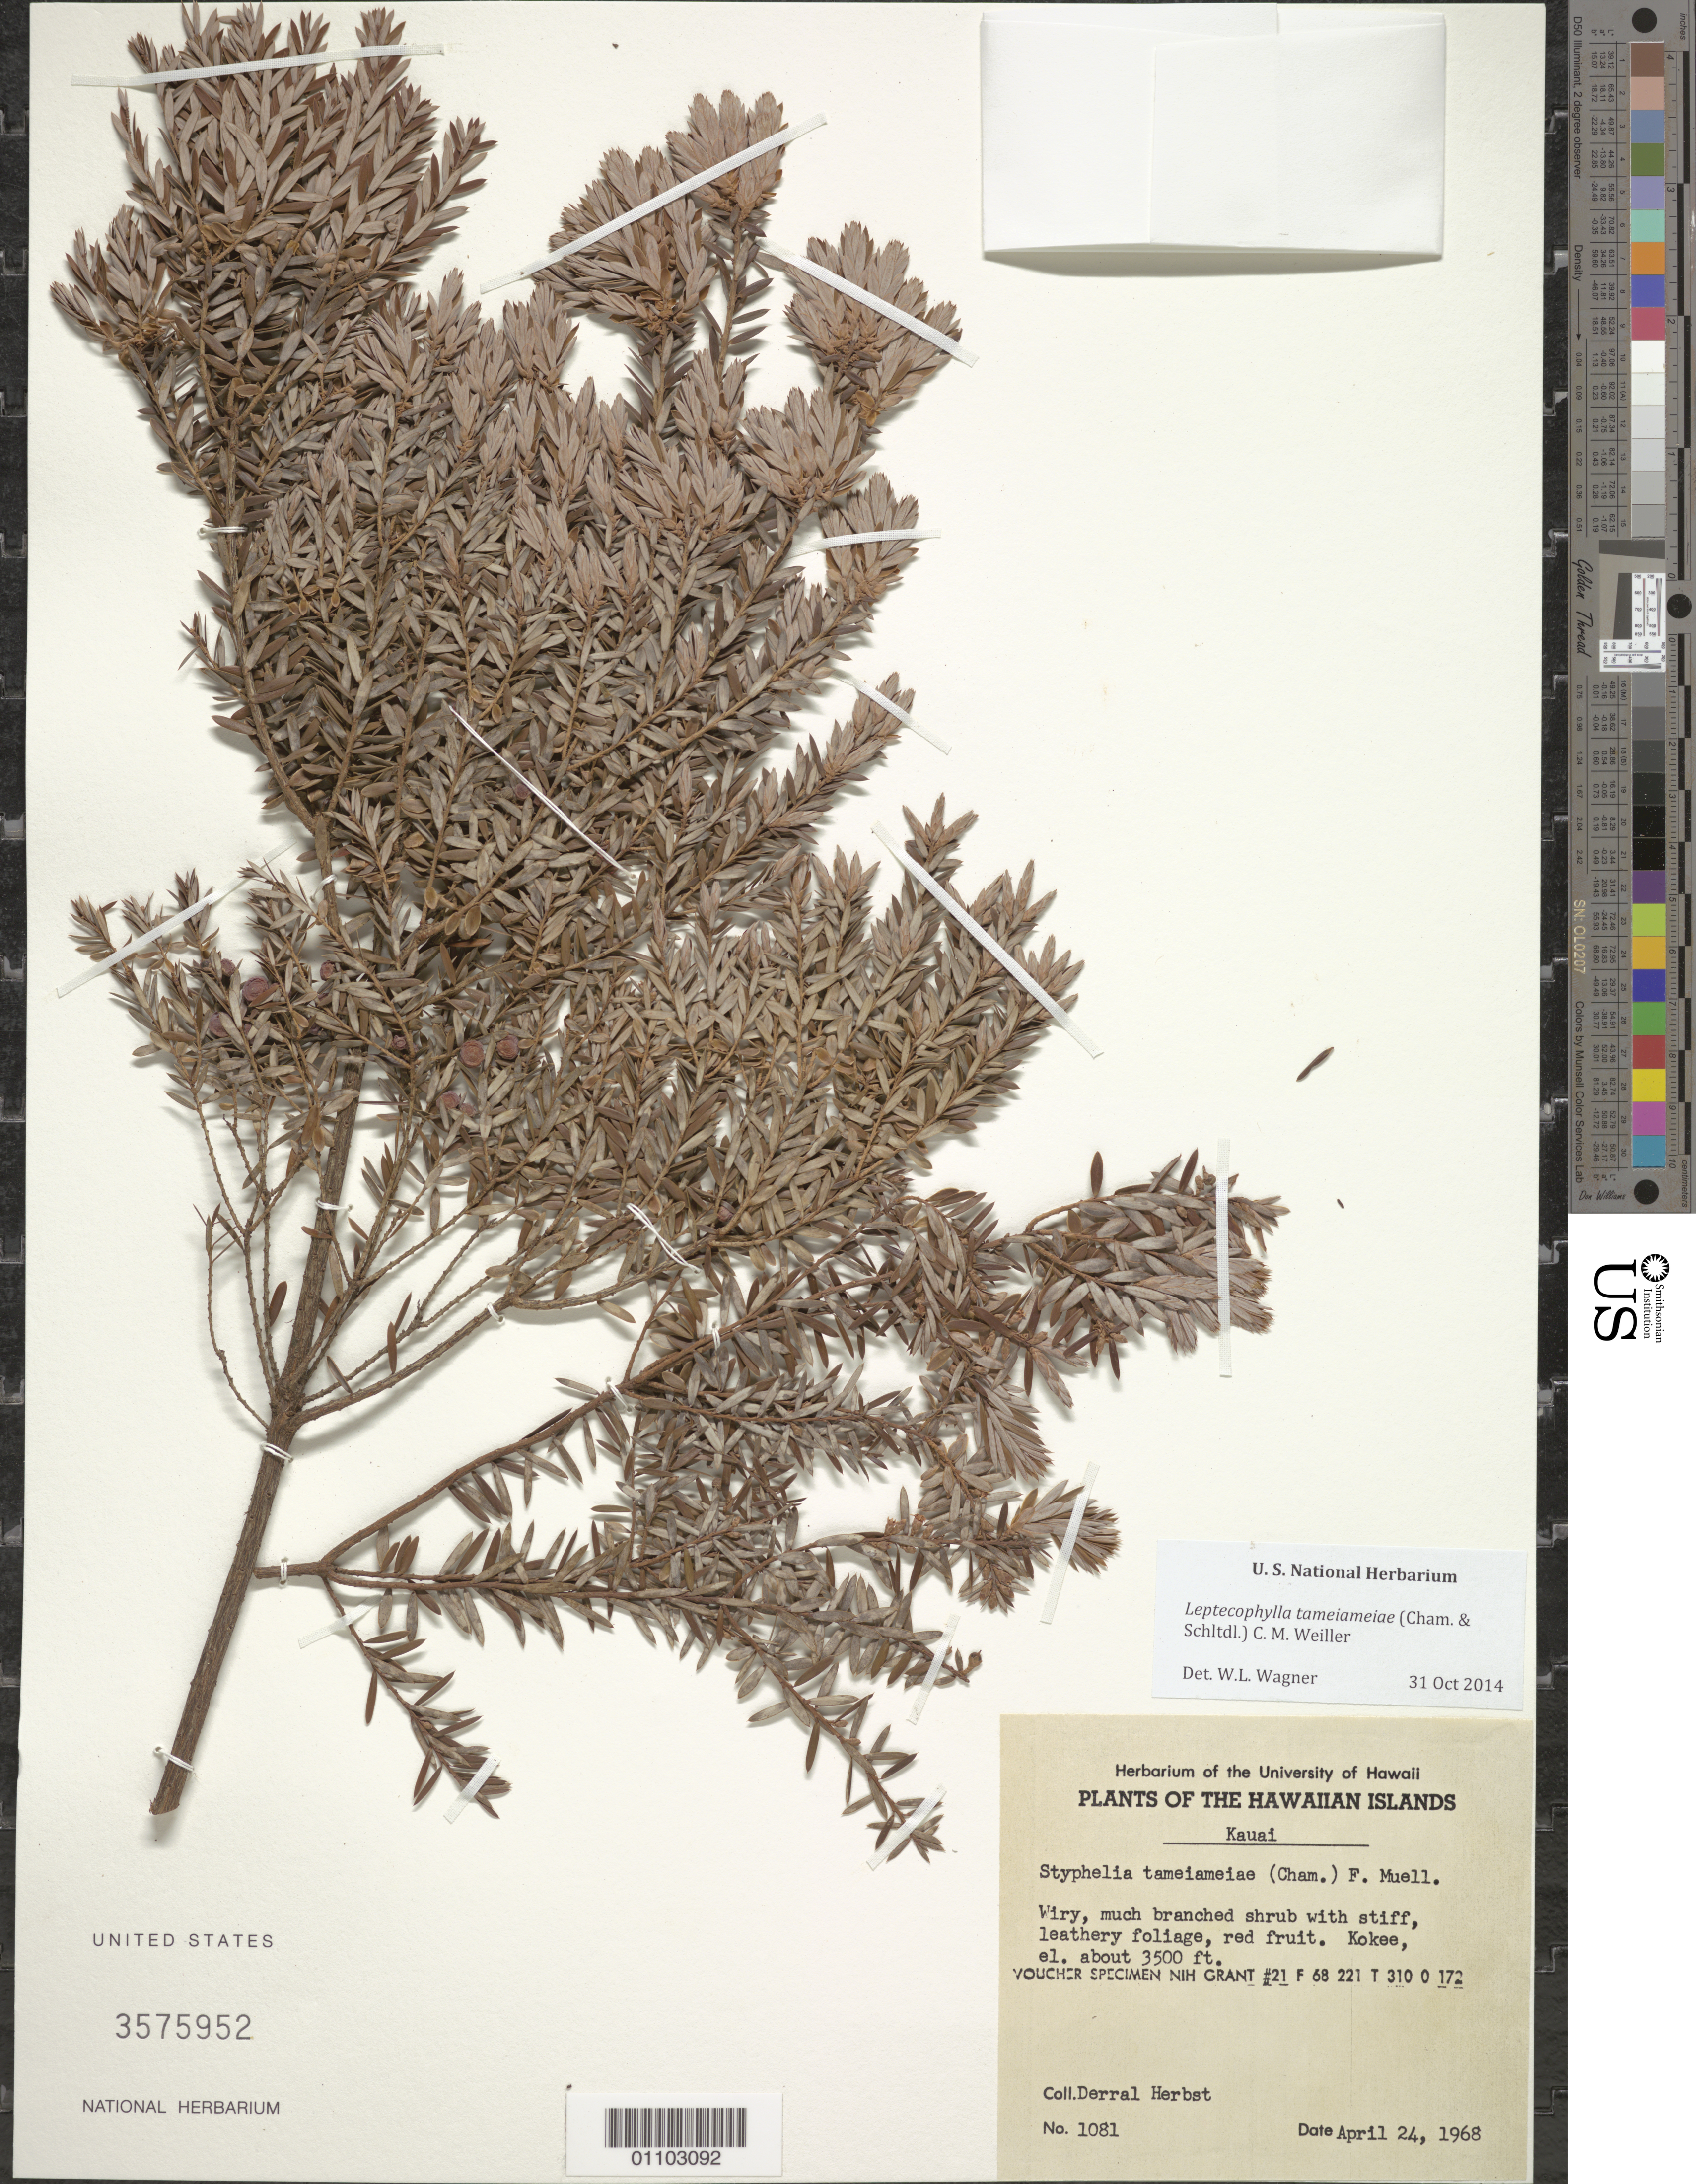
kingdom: Plantae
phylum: Tracheophyta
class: Magnoliopsida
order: Ericales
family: Ericaceae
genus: Leptecophylla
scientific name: Leptecophylla tameiameiae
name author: (Cham. & Schltdl.) C.M. Weiller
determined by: Wagner, W. L., (BOT), Smithsonian Institution - National Museum of Natural History (UNITED STATES)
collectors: D. R. Herbst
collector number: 1081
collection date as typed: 24 Apr 1968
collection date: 1968-04-24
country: United States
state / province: Hawaii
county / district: Kauai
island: Kaua'i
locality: Kokee State Park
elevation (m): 1067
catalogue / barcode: US 3575952